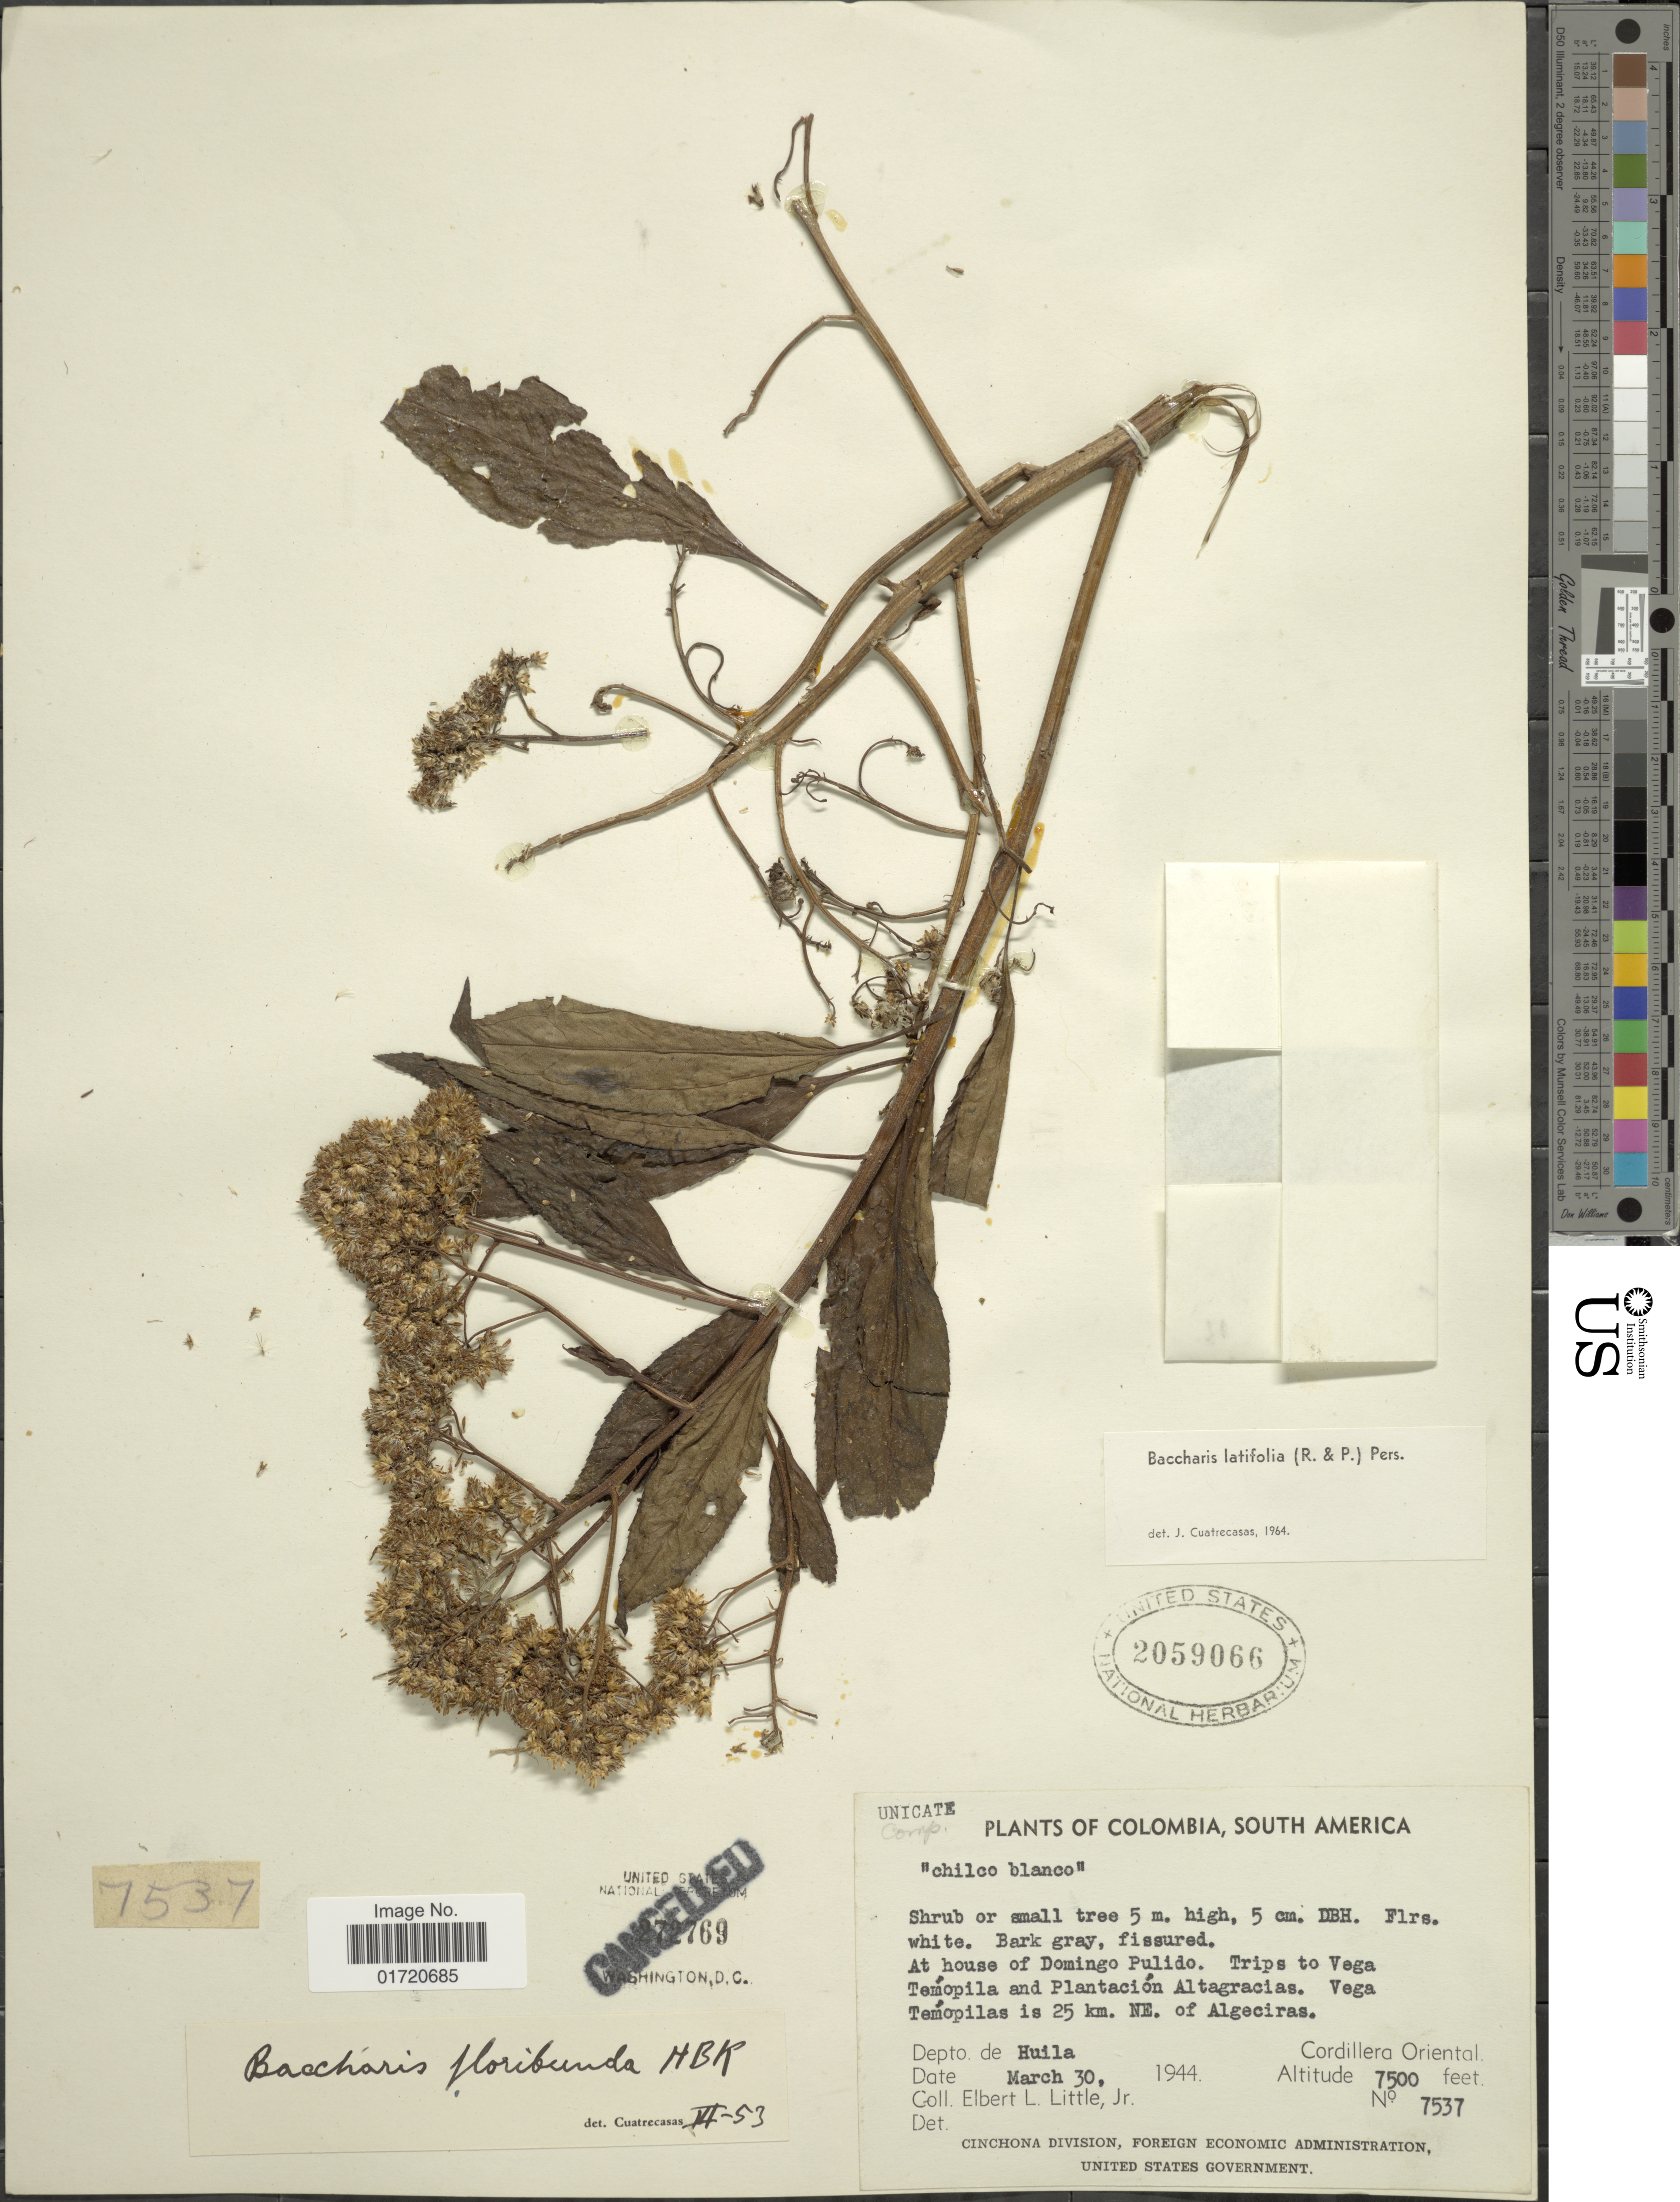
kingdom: Plantae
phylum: Tracheophyta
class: Magnoliopsida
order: Asterales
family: Asteraceae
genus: Baccharis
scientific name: Baccharis latifolia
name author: (Ruiz & Pav.) Pers.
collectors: E. L. Little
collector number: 7537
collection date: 1944-03-30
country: Colombia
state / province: Huila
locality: South America, at house of Domingo Pulido, trips to Vega Temopila and Plantacion Altagracias, Vega Temopilas is 25 km NE of Algeciras, Cordillera Oriental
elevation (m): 2286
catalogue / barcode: US 2059066